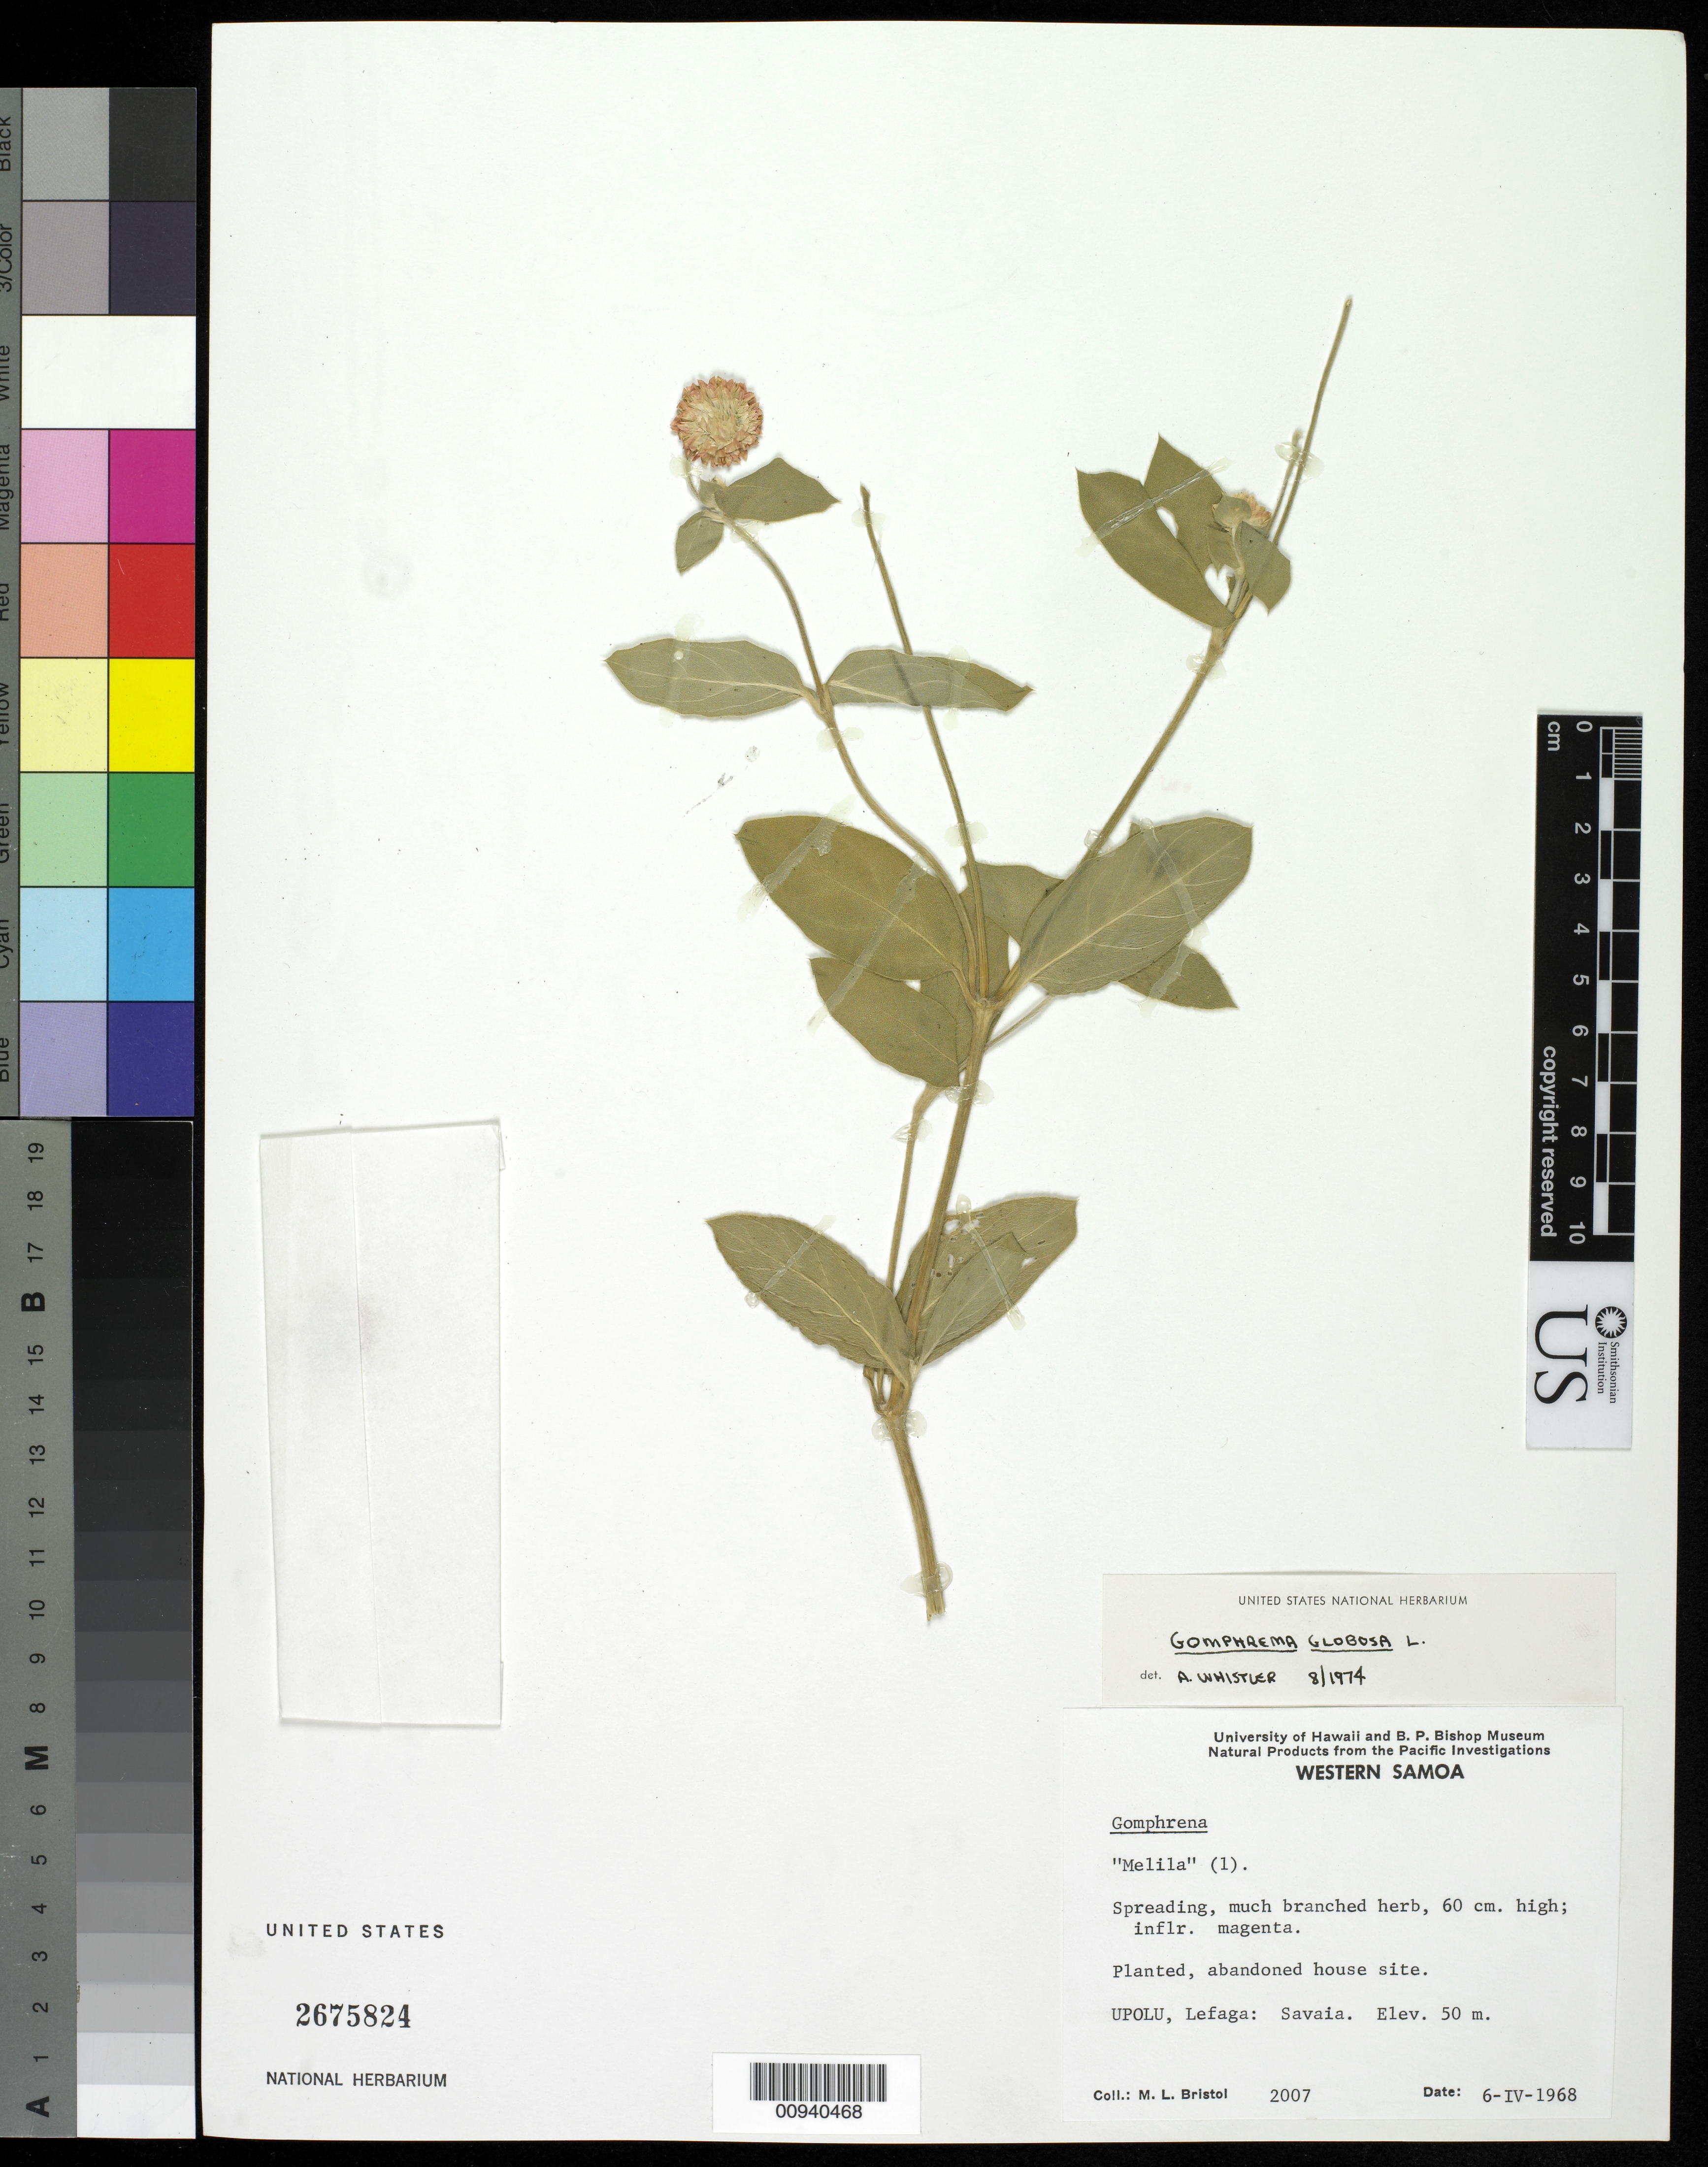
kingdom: Plantae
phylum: Tracheophyta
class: Magnoliopsida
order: Caryophyllales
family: Amaranthaceae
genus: Gomphrena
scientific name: Gomphrena globosa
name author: L.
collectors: M. L. Bristol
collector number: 2007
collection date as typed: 06 Apr 1968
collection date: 1968-04-06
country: Samoa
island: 'Upolu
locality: Lefaga: Savaia.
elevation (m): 50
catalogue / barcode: US 2675824